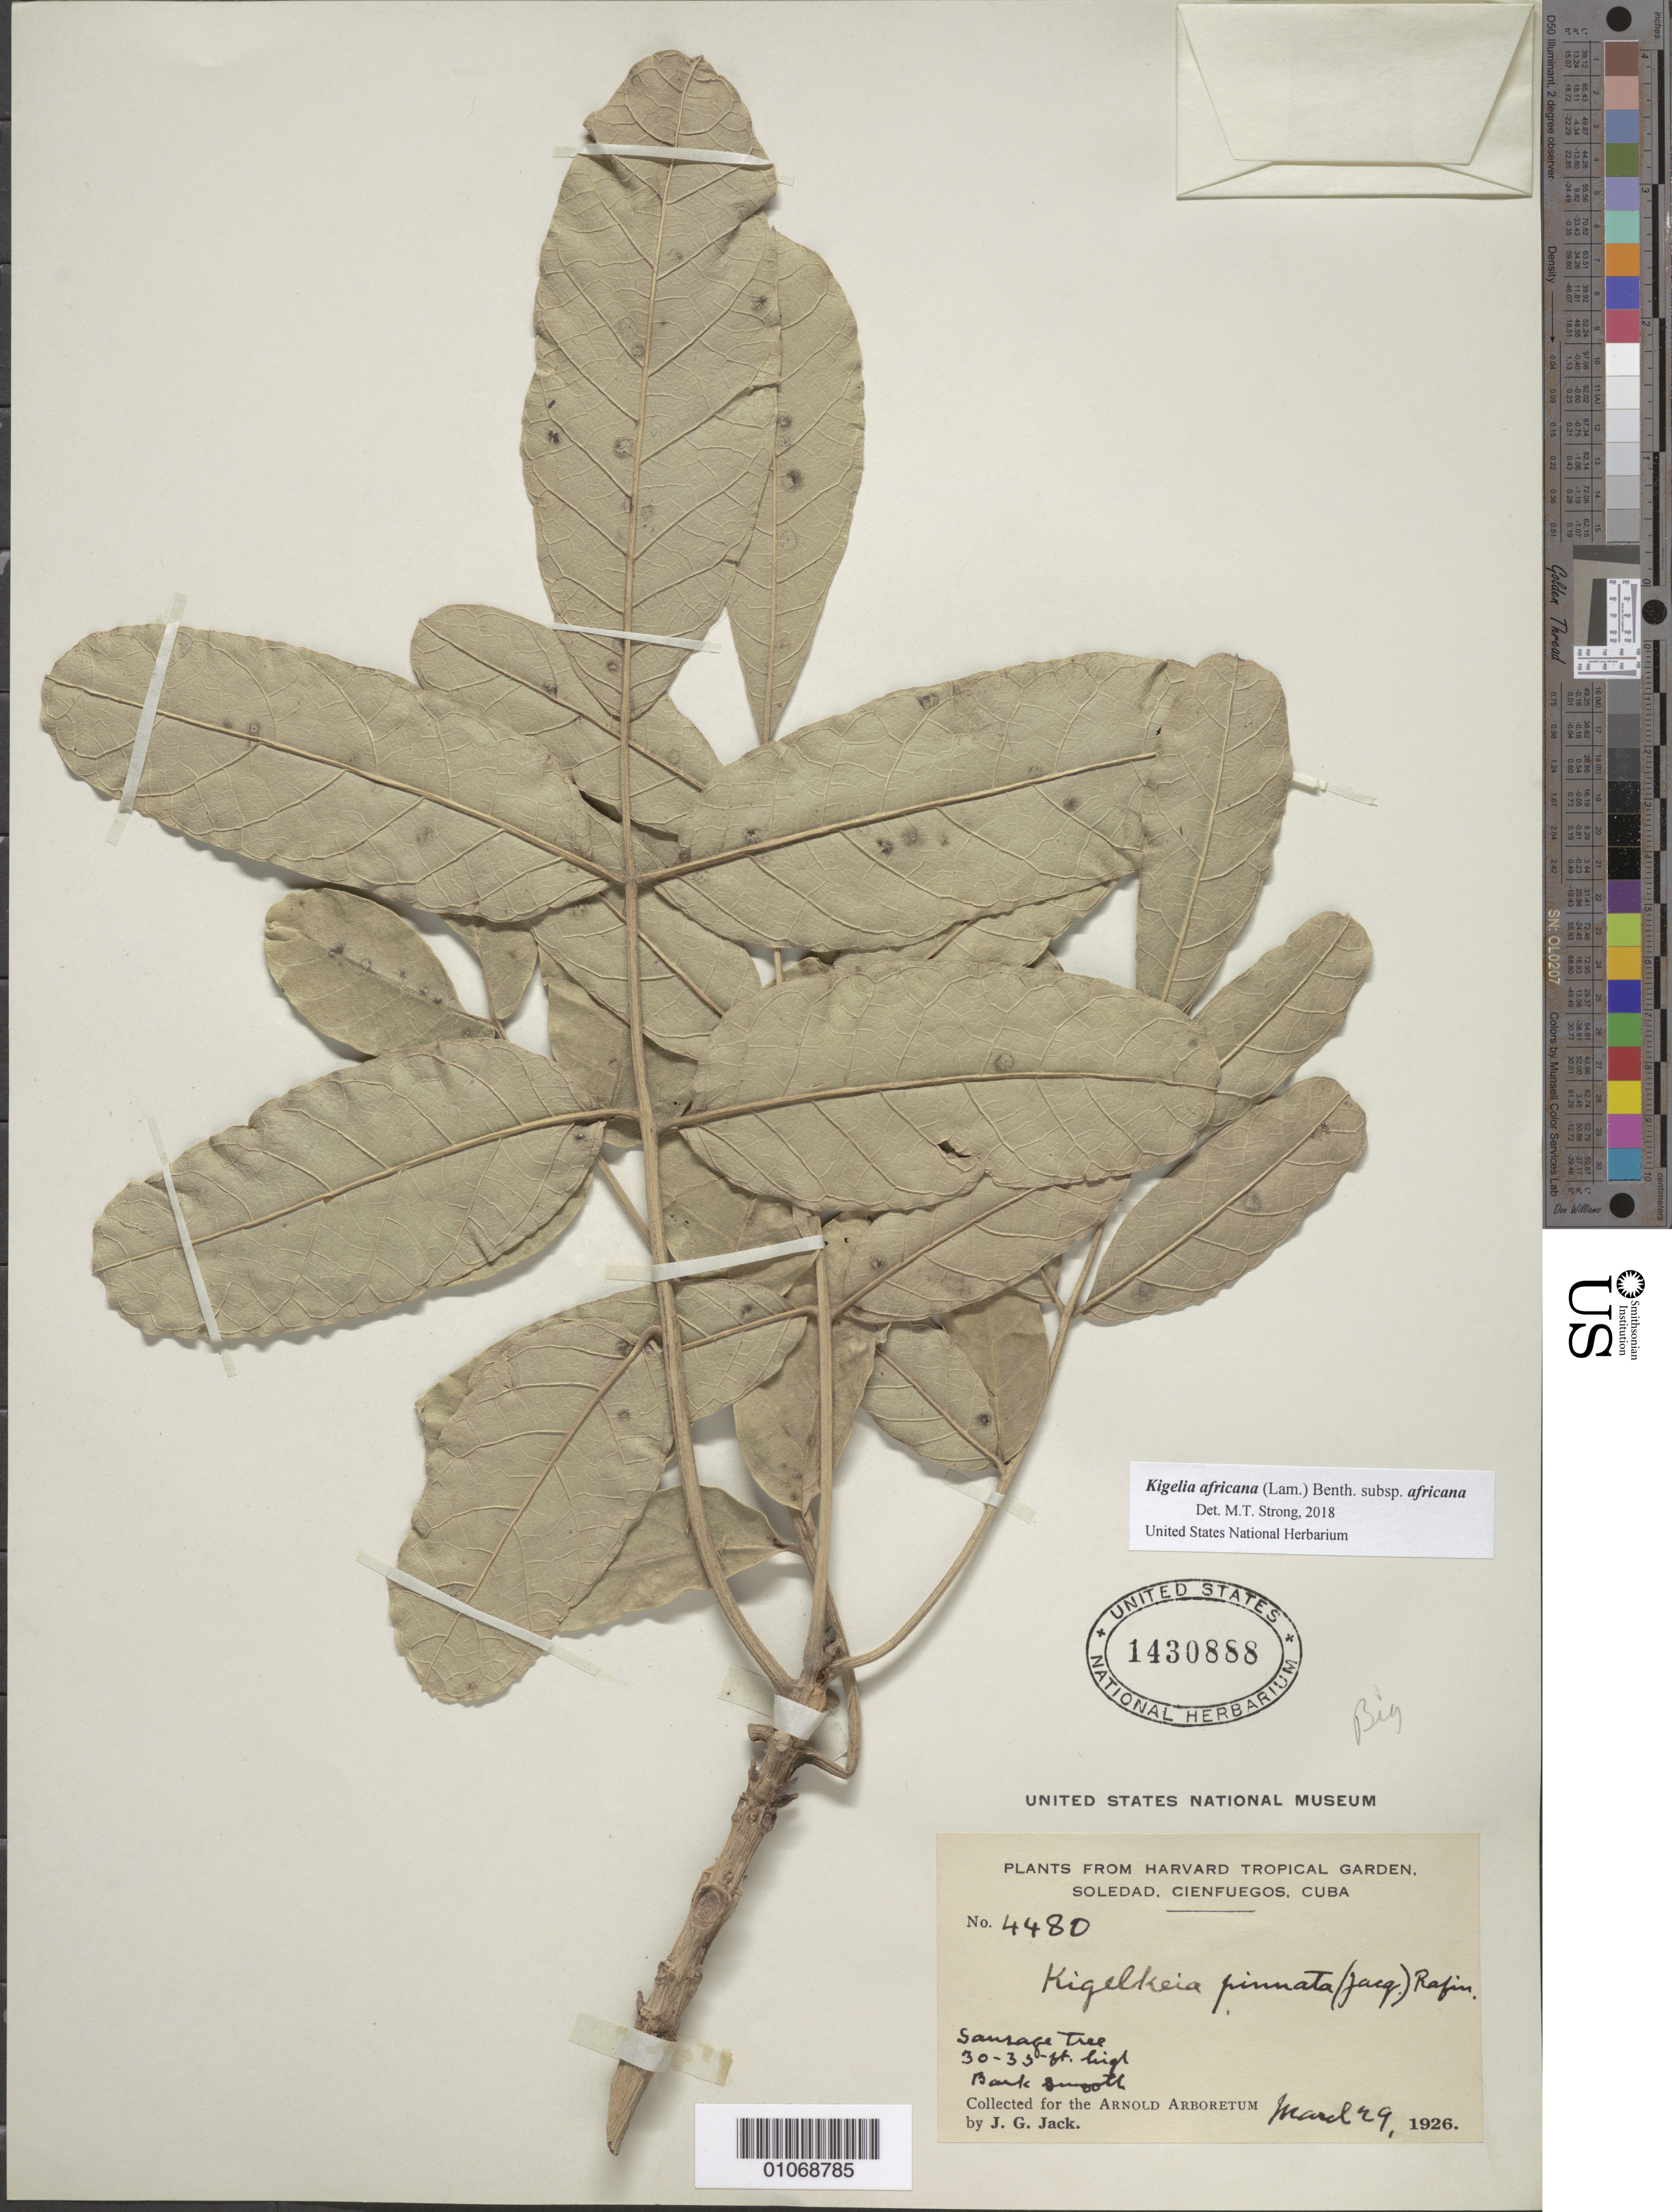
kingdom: Plantae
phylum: Tracheophyta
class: Magnoliopsida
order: Lamiales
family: Bignoniaceae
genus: Kigelia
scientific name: Kigelia pinnata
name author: (Jacq.) DC.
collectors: J. G. Jack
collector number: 4480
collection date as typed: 29 Mar 1926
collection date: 1926-03-29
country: Cuba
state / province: Cienfuegos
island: Cuba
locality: Soledad, Cienfuegos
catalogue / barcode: US 1430888